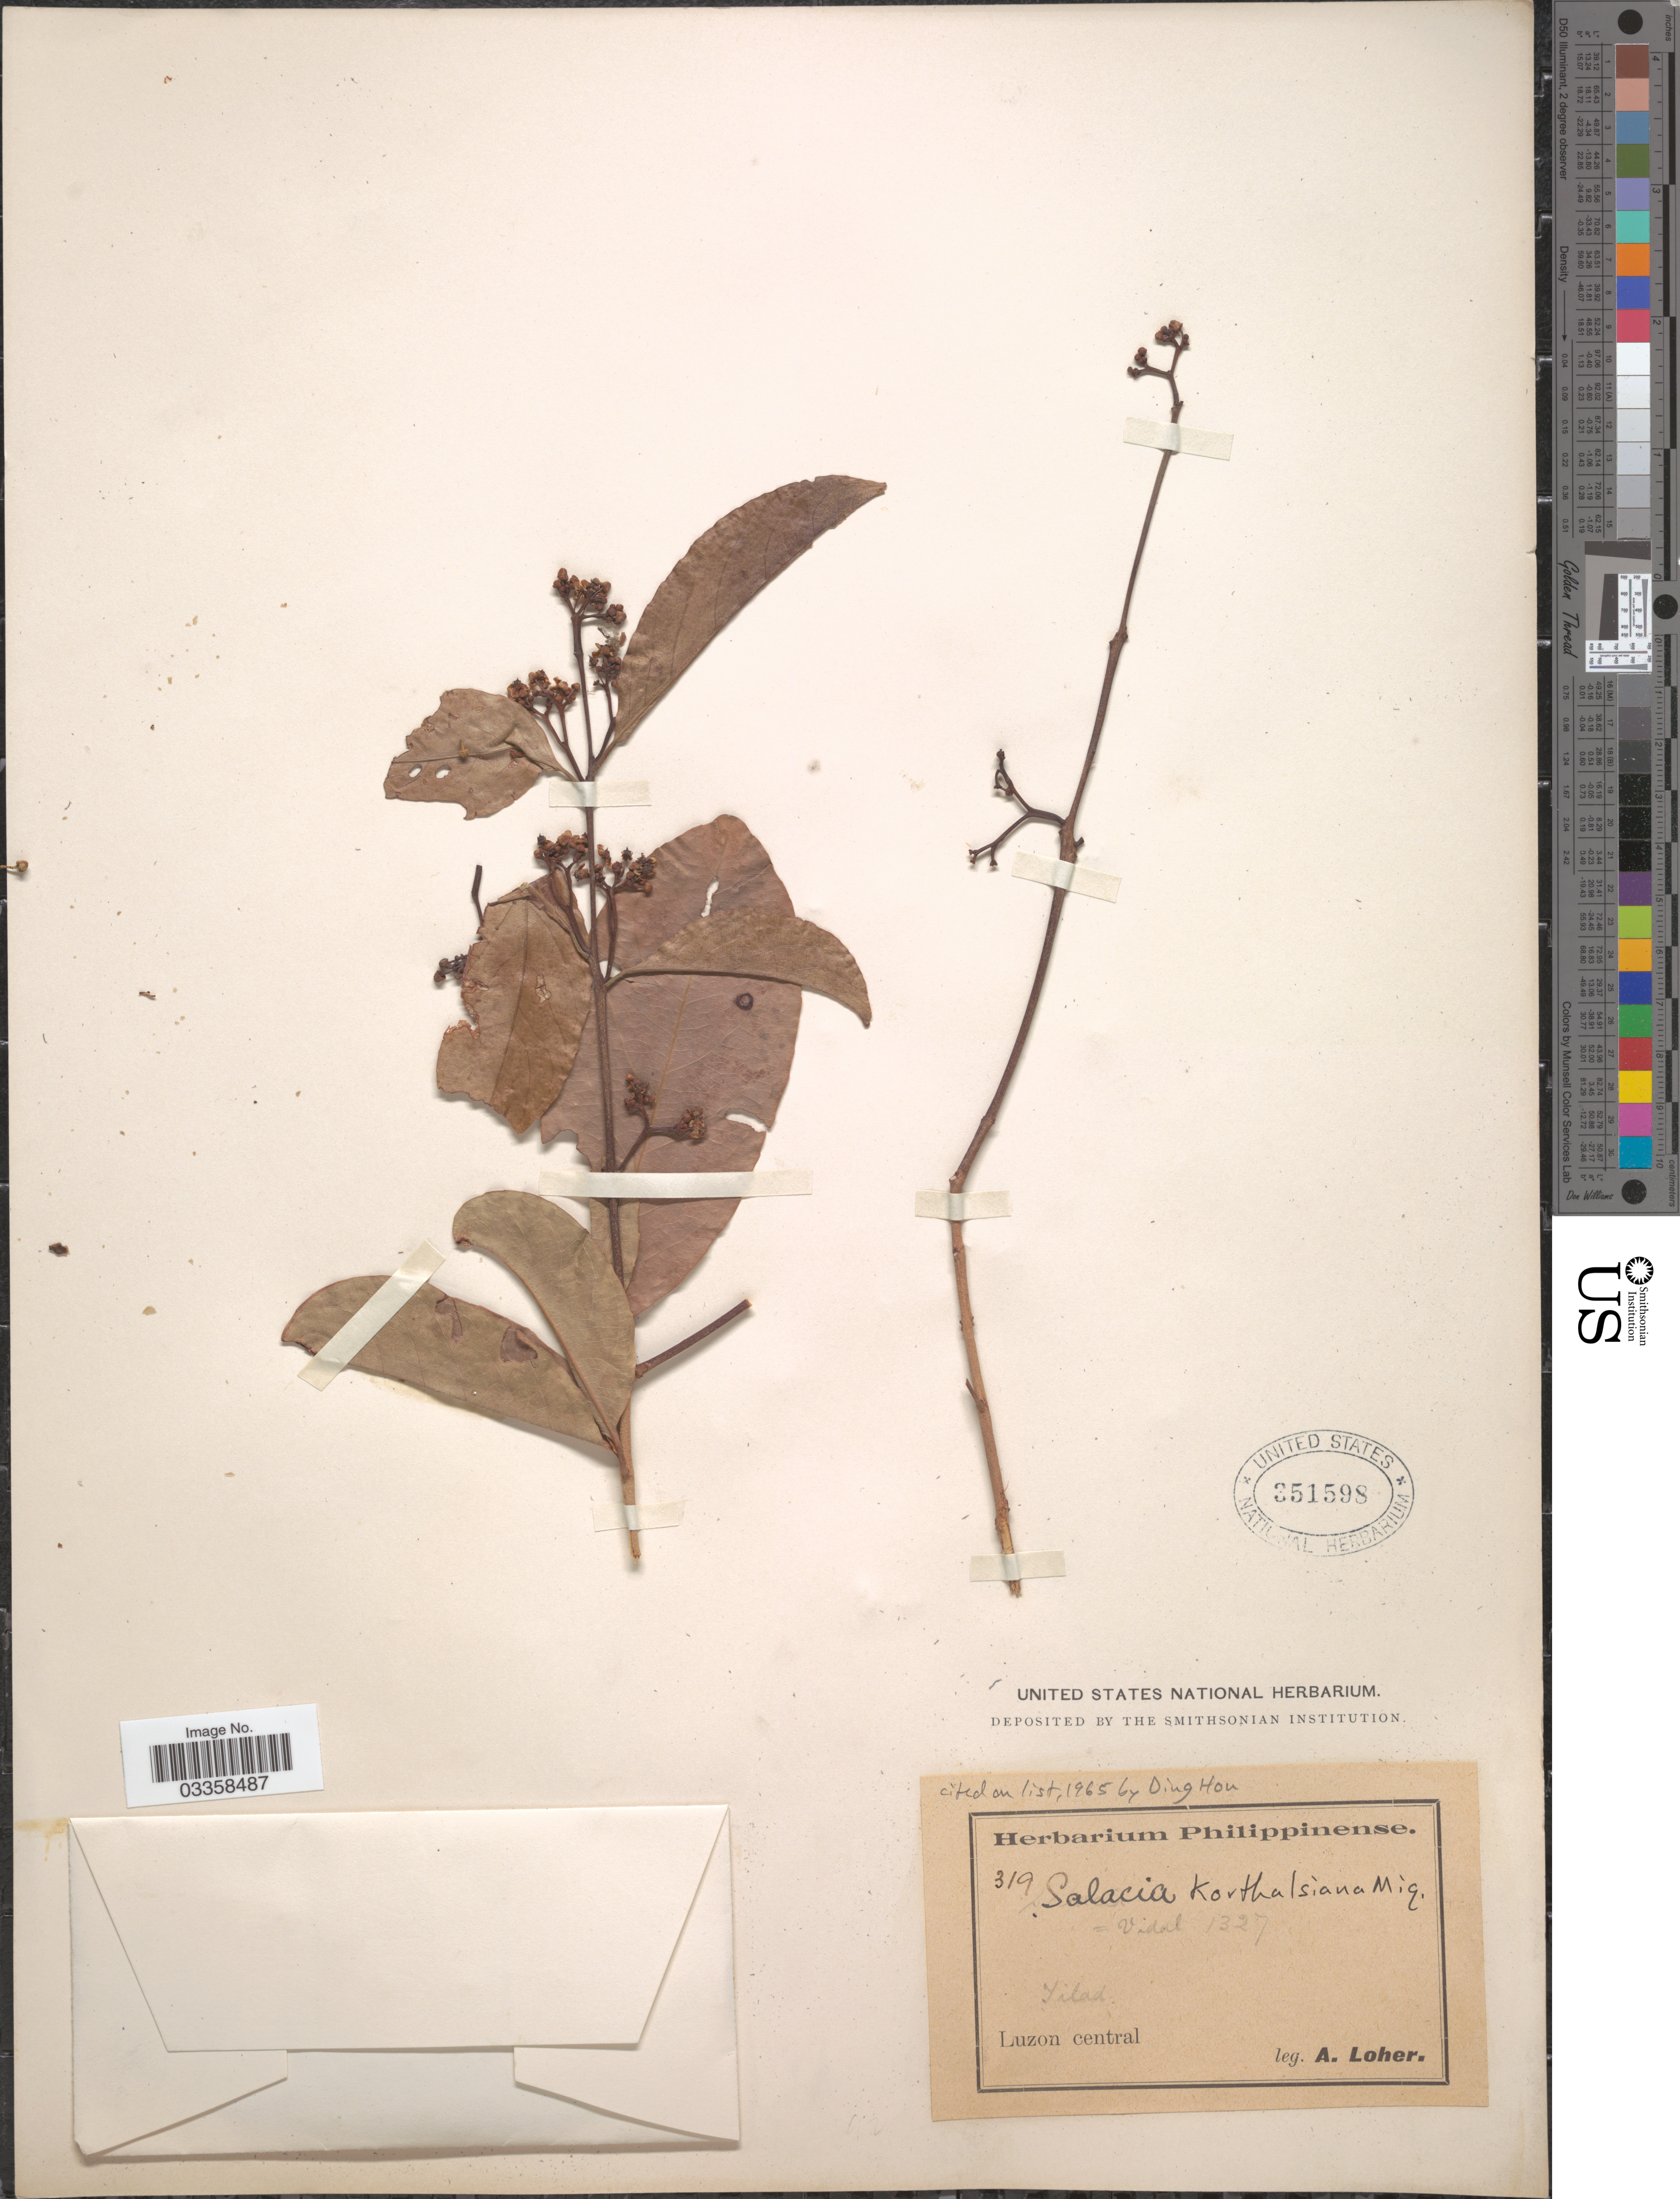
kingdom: Plantae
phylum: Tracheophyta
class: Magnoliopsida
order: Celastrales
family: Celastraceae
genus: Salacia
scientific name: Salacia korthalsiana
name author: Miq.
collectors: A. Loher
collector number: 319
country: Philippines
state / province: Central Luzon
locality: Tilad. Luzon central.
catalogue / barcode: US 351598